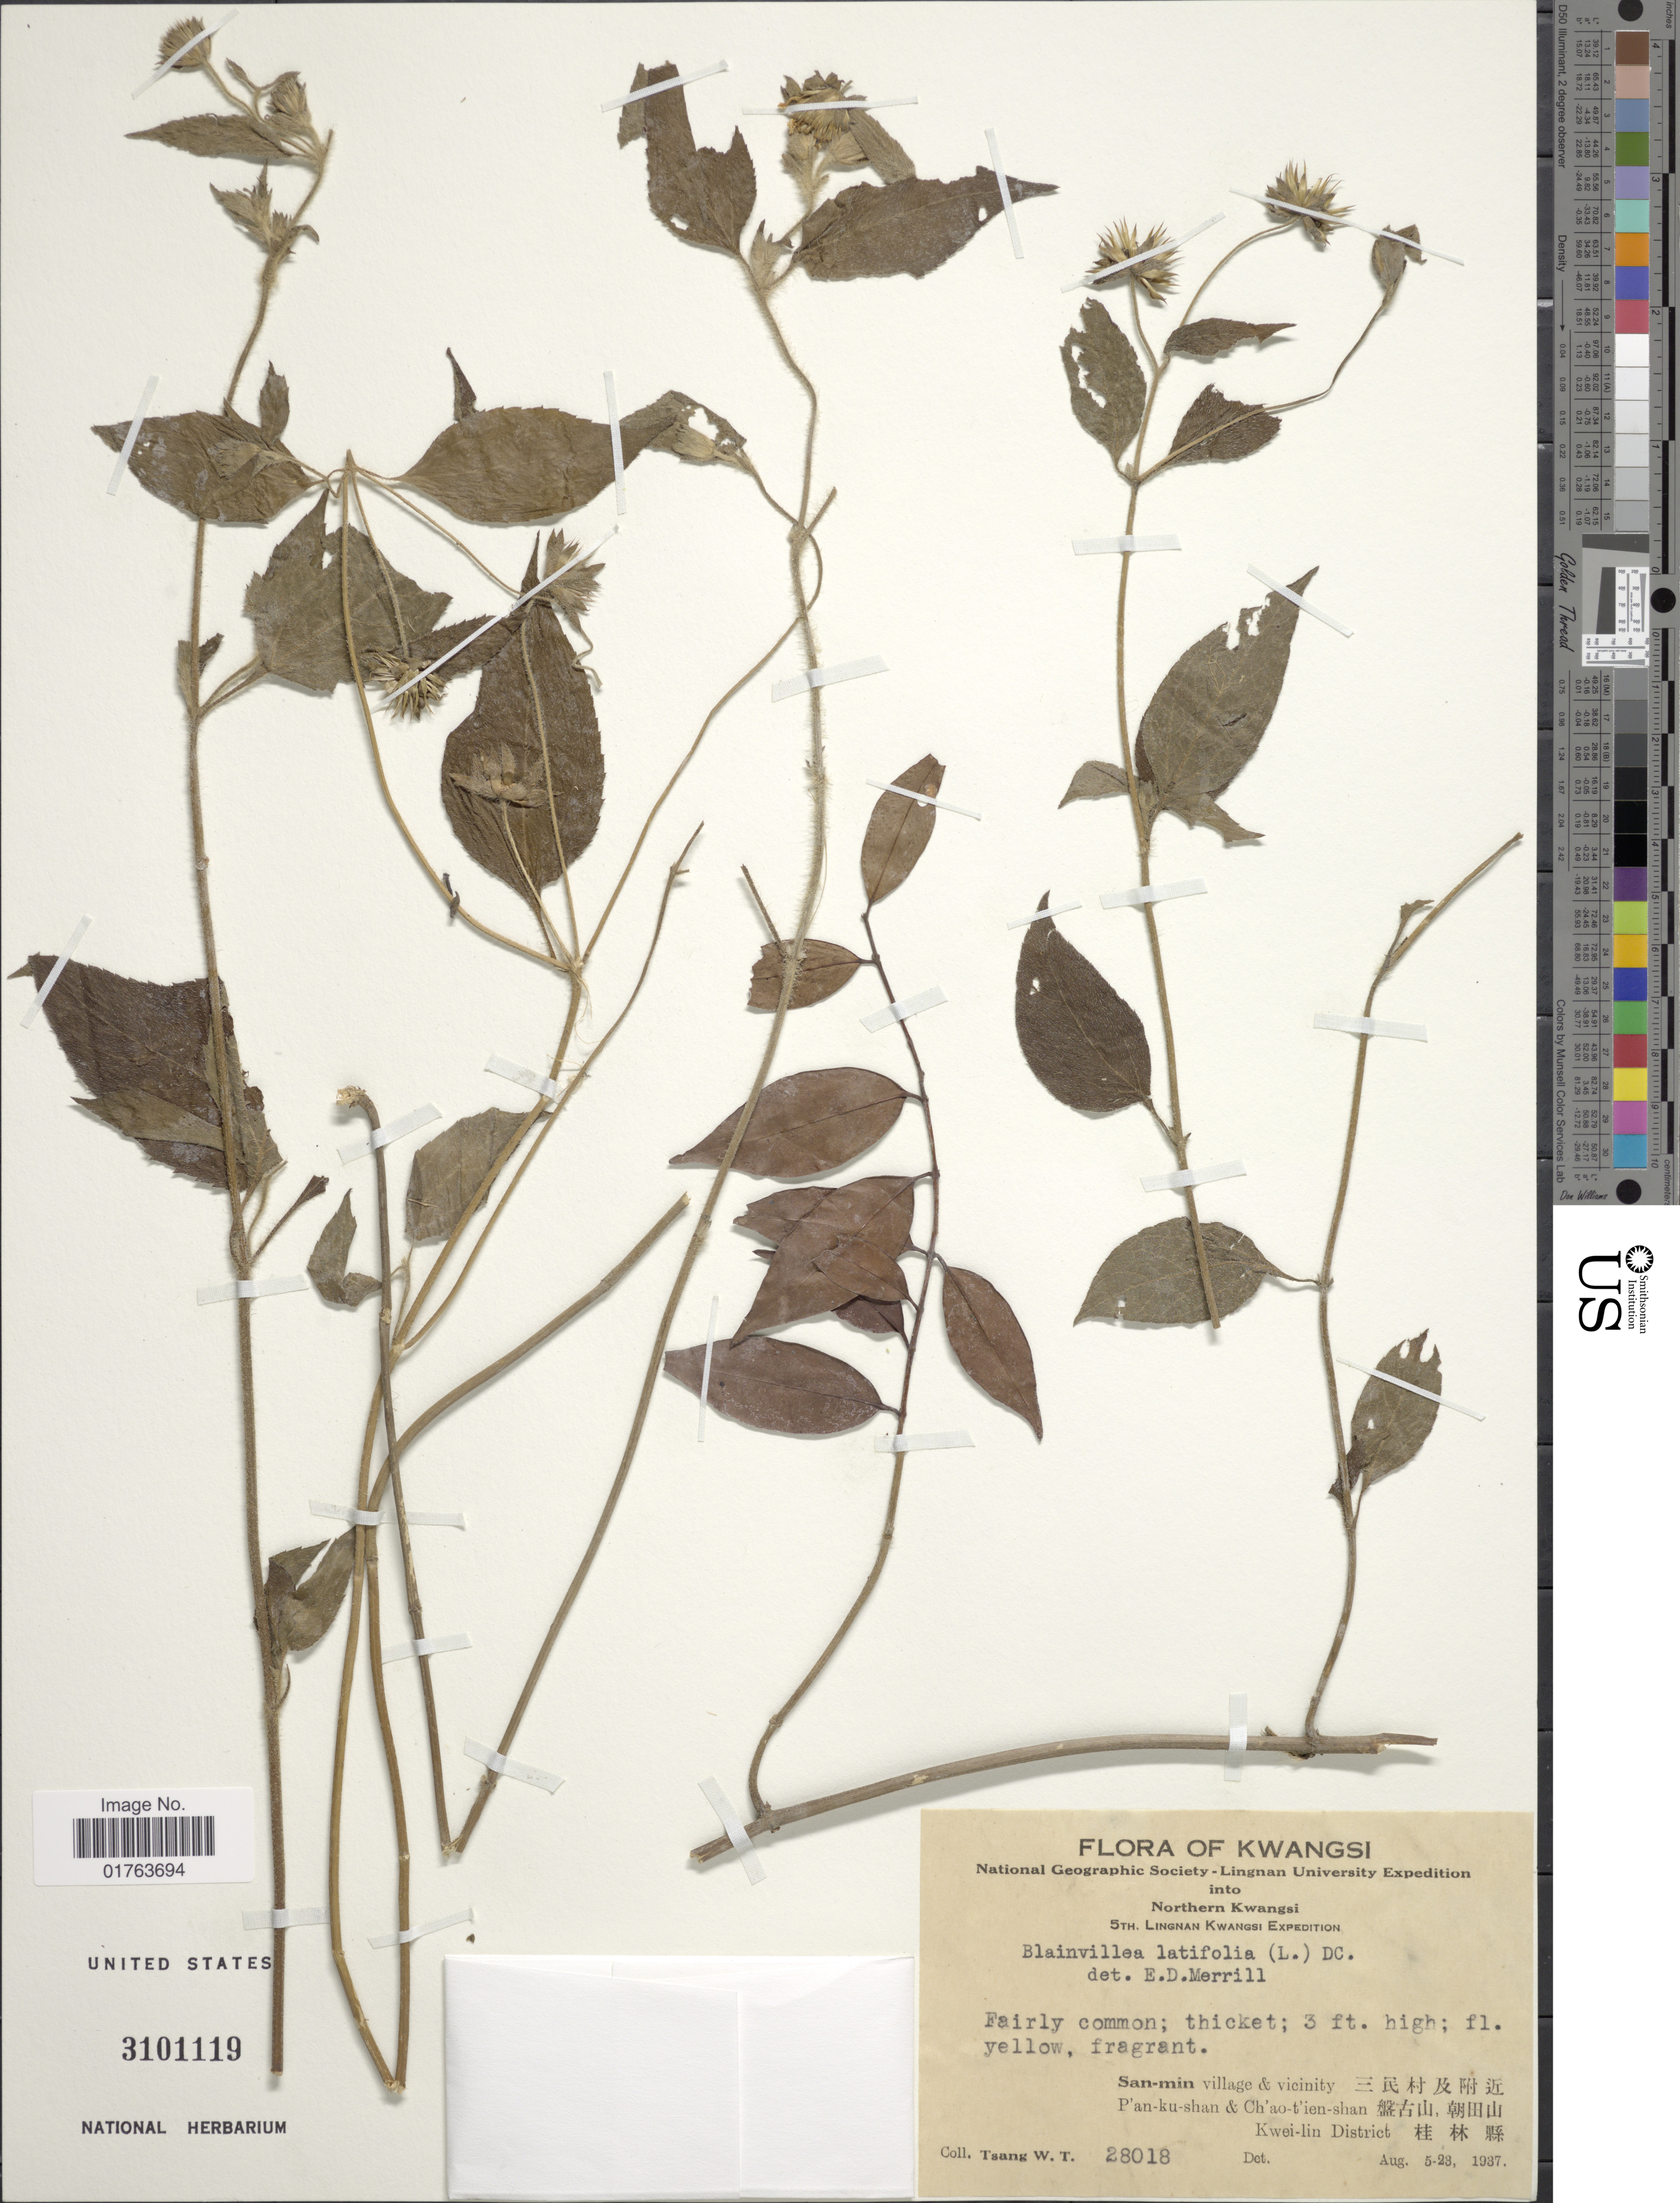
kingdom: Plantae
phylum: Tracheophyta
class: Magnoliopsida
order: Asterales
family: Asteraceae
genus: Blainvillea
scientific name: Blainvillea latifolia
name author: (L.) DC.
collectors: W. T. Tsang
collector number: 28018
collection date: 1937-08-05/1937-08-23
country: China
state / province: Guangxi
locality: Kwangsi, San-min village & vicinity, P' an-ku-shan & Ch' ao-t' ien-shan, Kwei-shan District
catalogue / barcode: US 3101119